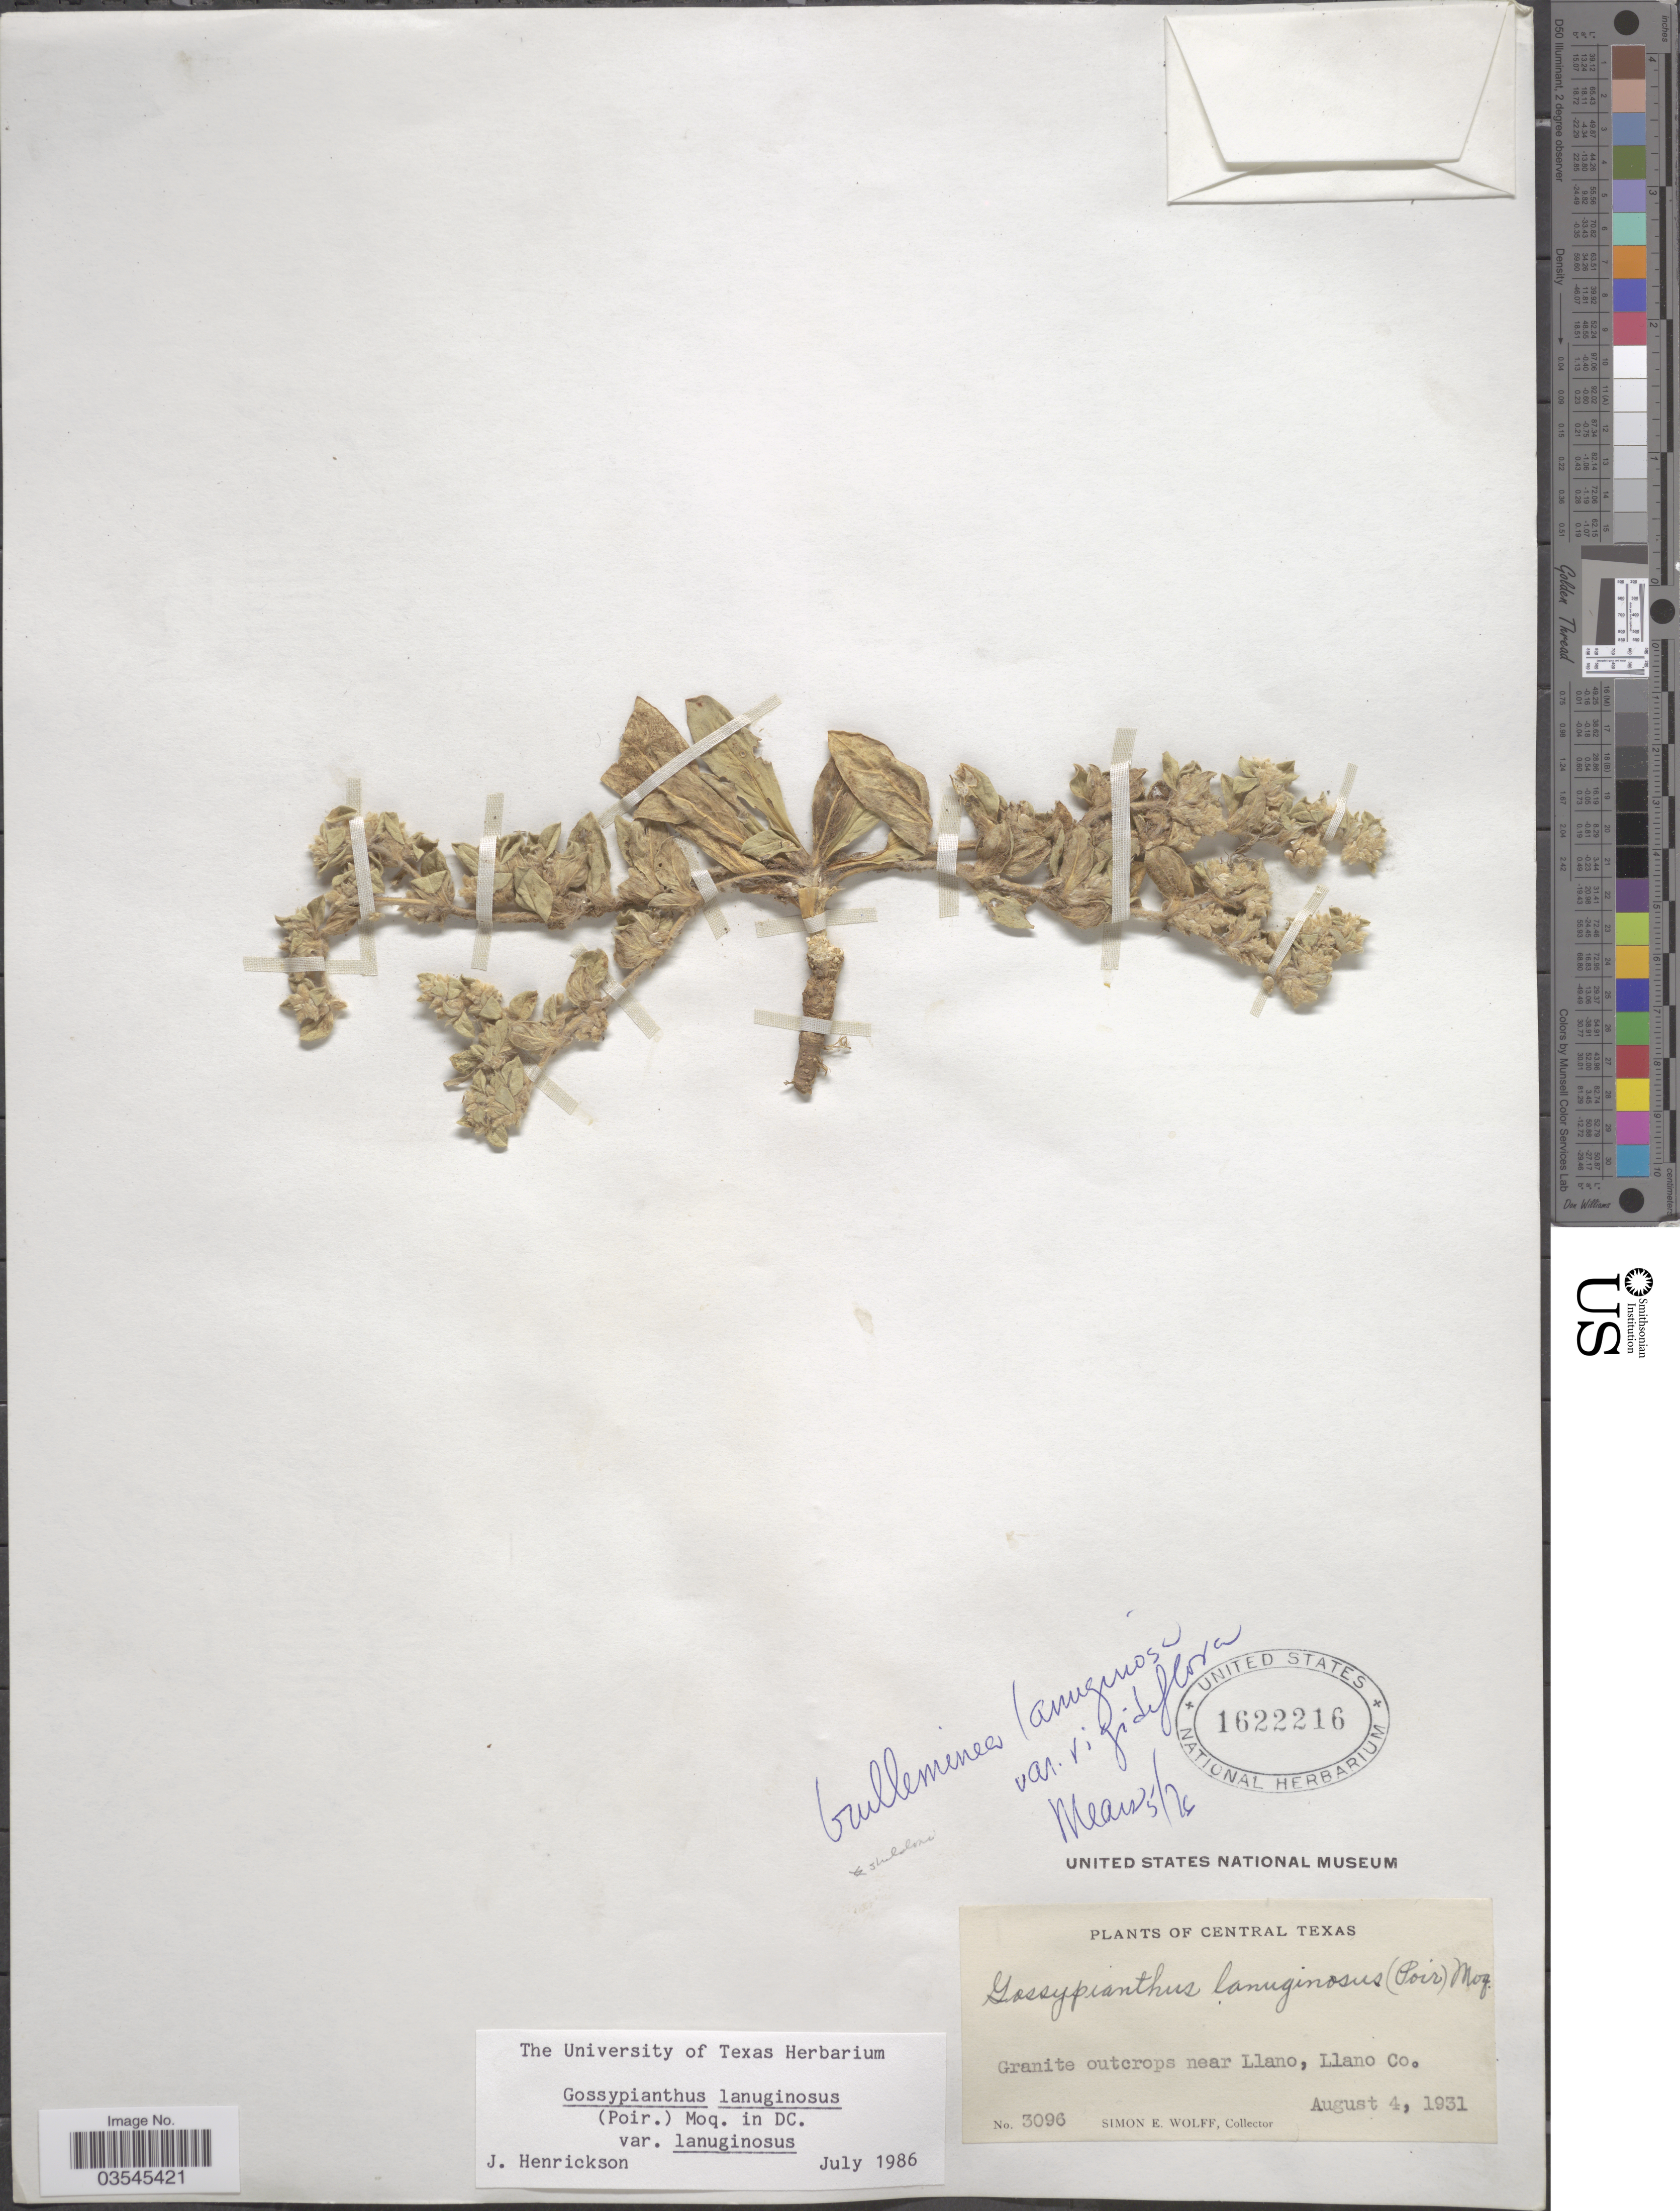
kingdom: Plantae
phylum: Tracheophyta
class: Magnoliopsida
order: Caryophyllales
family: Amaranthaceae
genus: Guilleminea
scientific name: Guilleminea lanuginosa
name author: (Poir.) Benth. & Hook. f.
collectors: S. E. Wolff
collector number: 3096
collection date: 1931-08-04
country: United States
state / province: Texas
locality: Central Texas. Near Llano, Llano Co.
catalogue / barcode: US 1622216